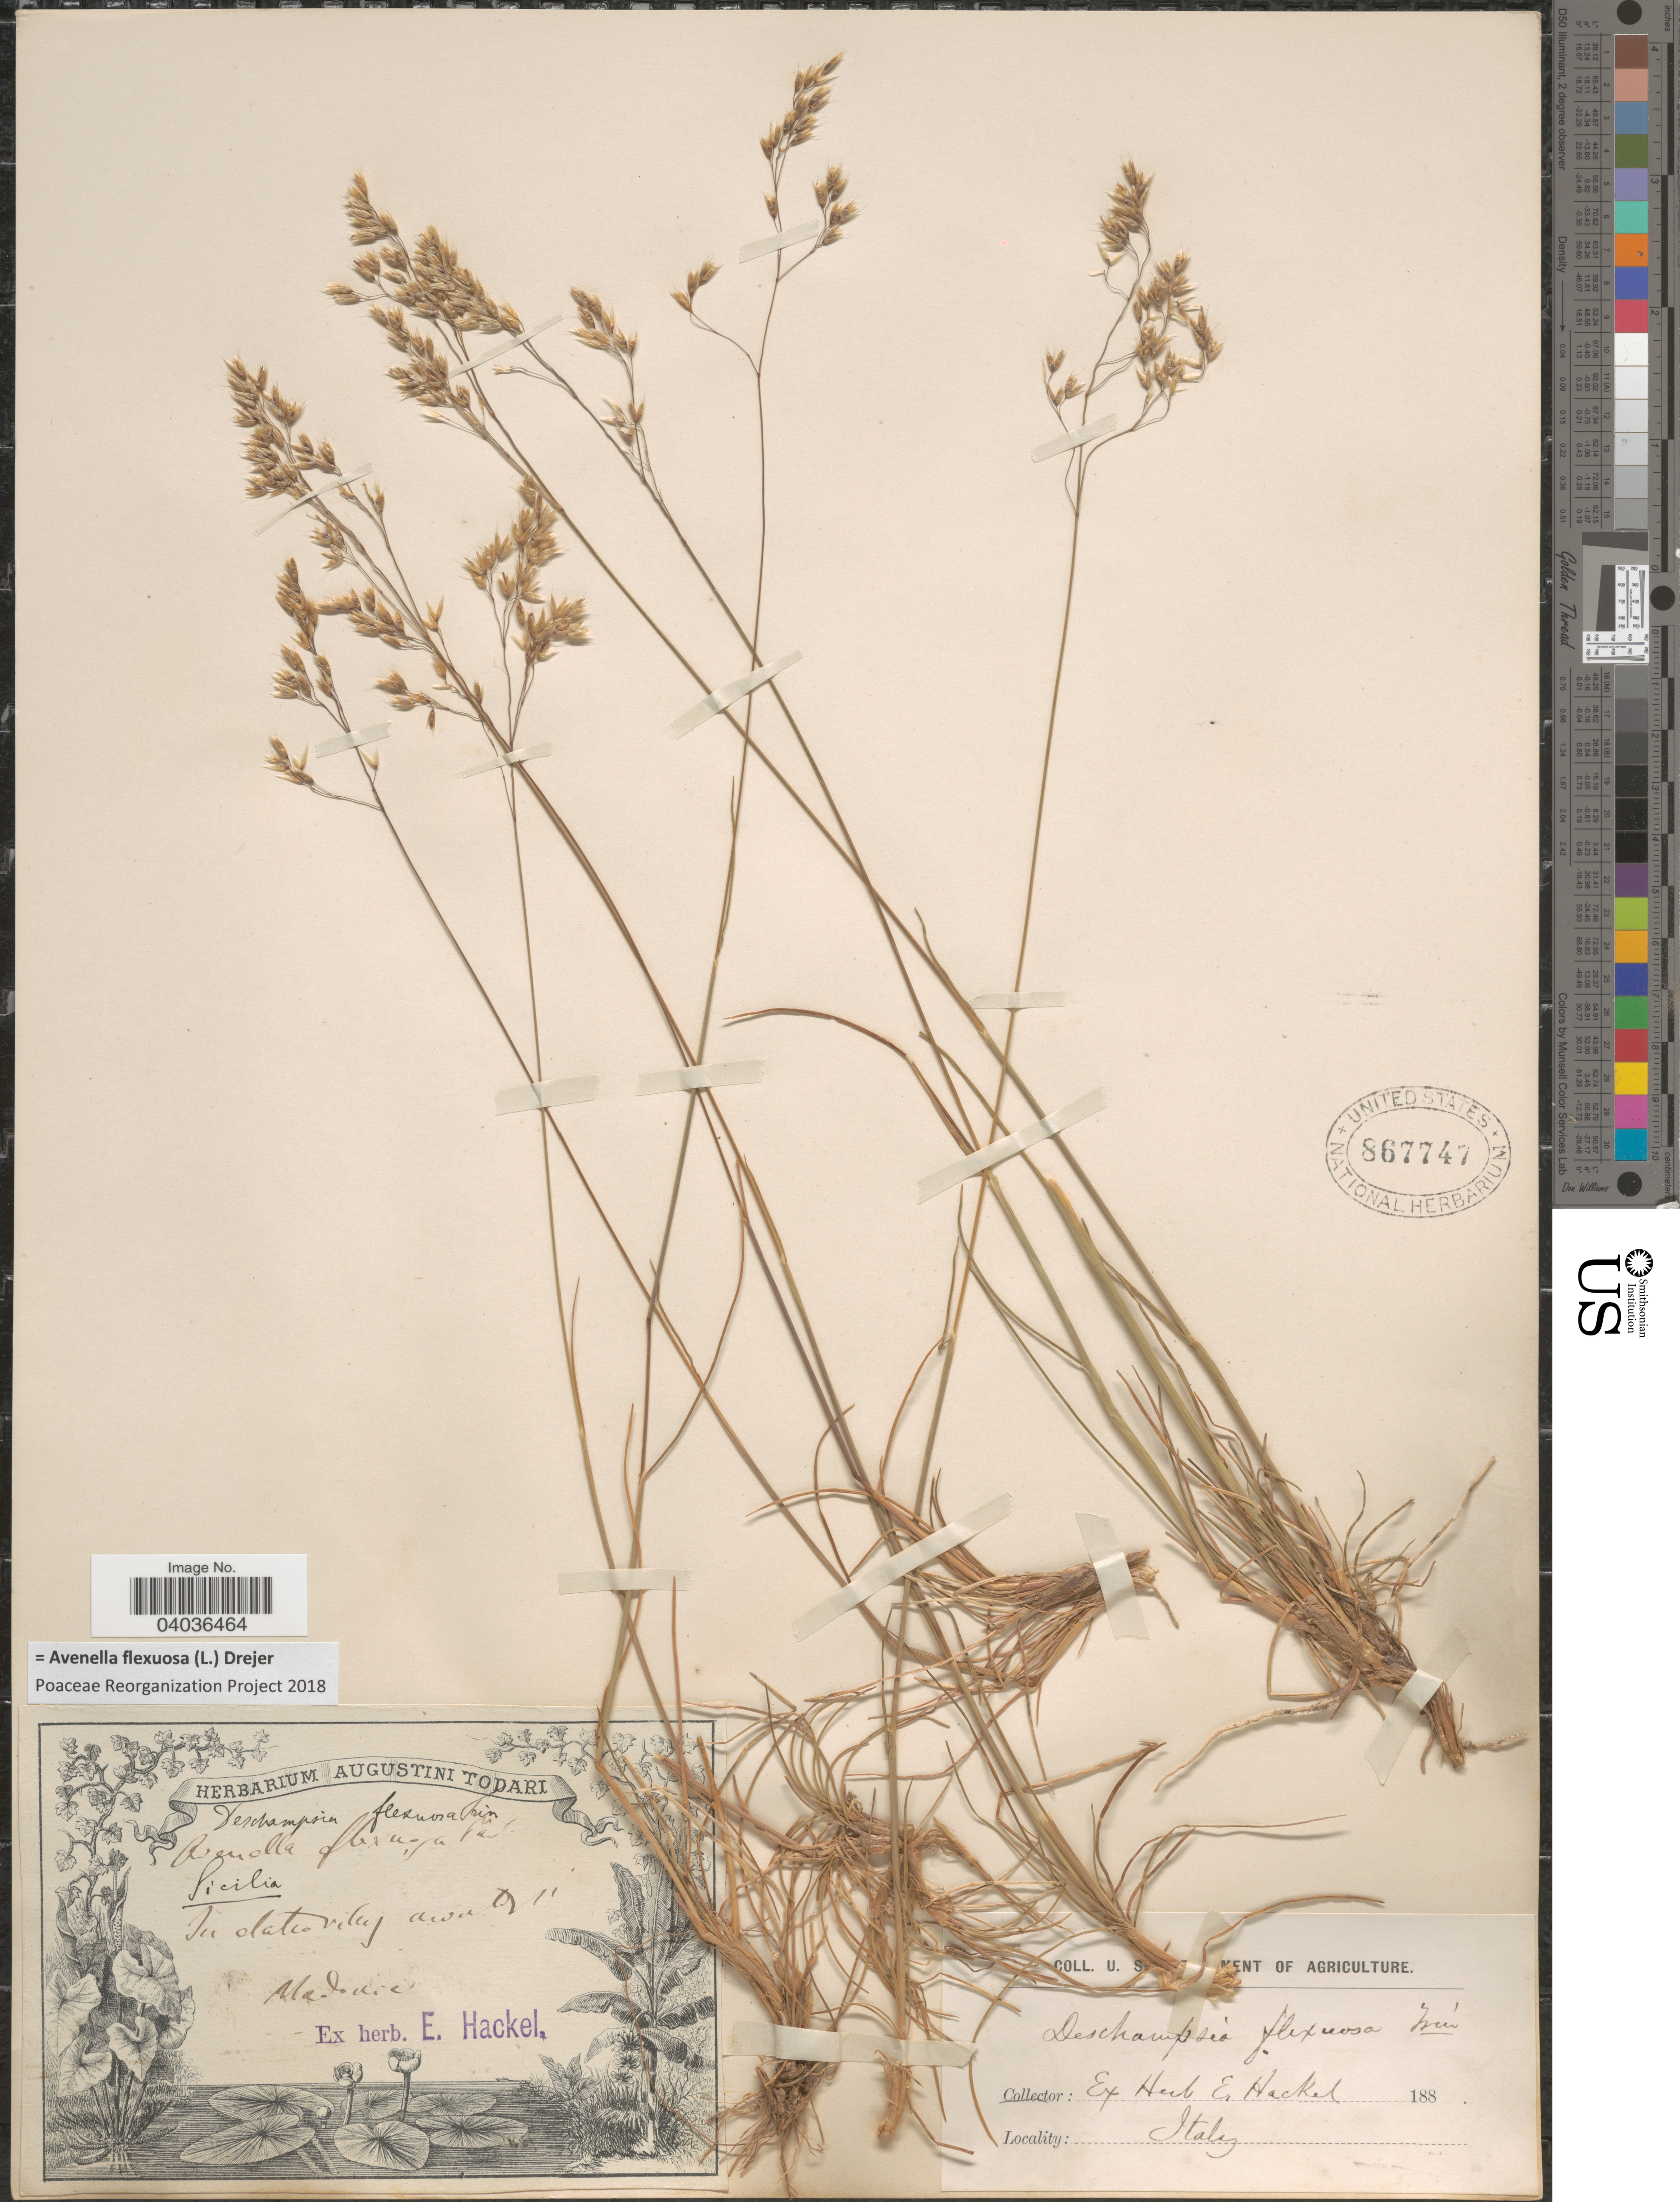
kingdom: Plantae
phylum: Tracheophyta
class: Liliopsida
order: Poales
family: Poaceae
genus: Avenella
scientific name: Avenella flexuosa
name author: (L.) Drejer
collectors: ex herb. E. Hackel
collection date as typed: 188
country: Italy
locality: Madonie.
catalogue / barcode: US 867747